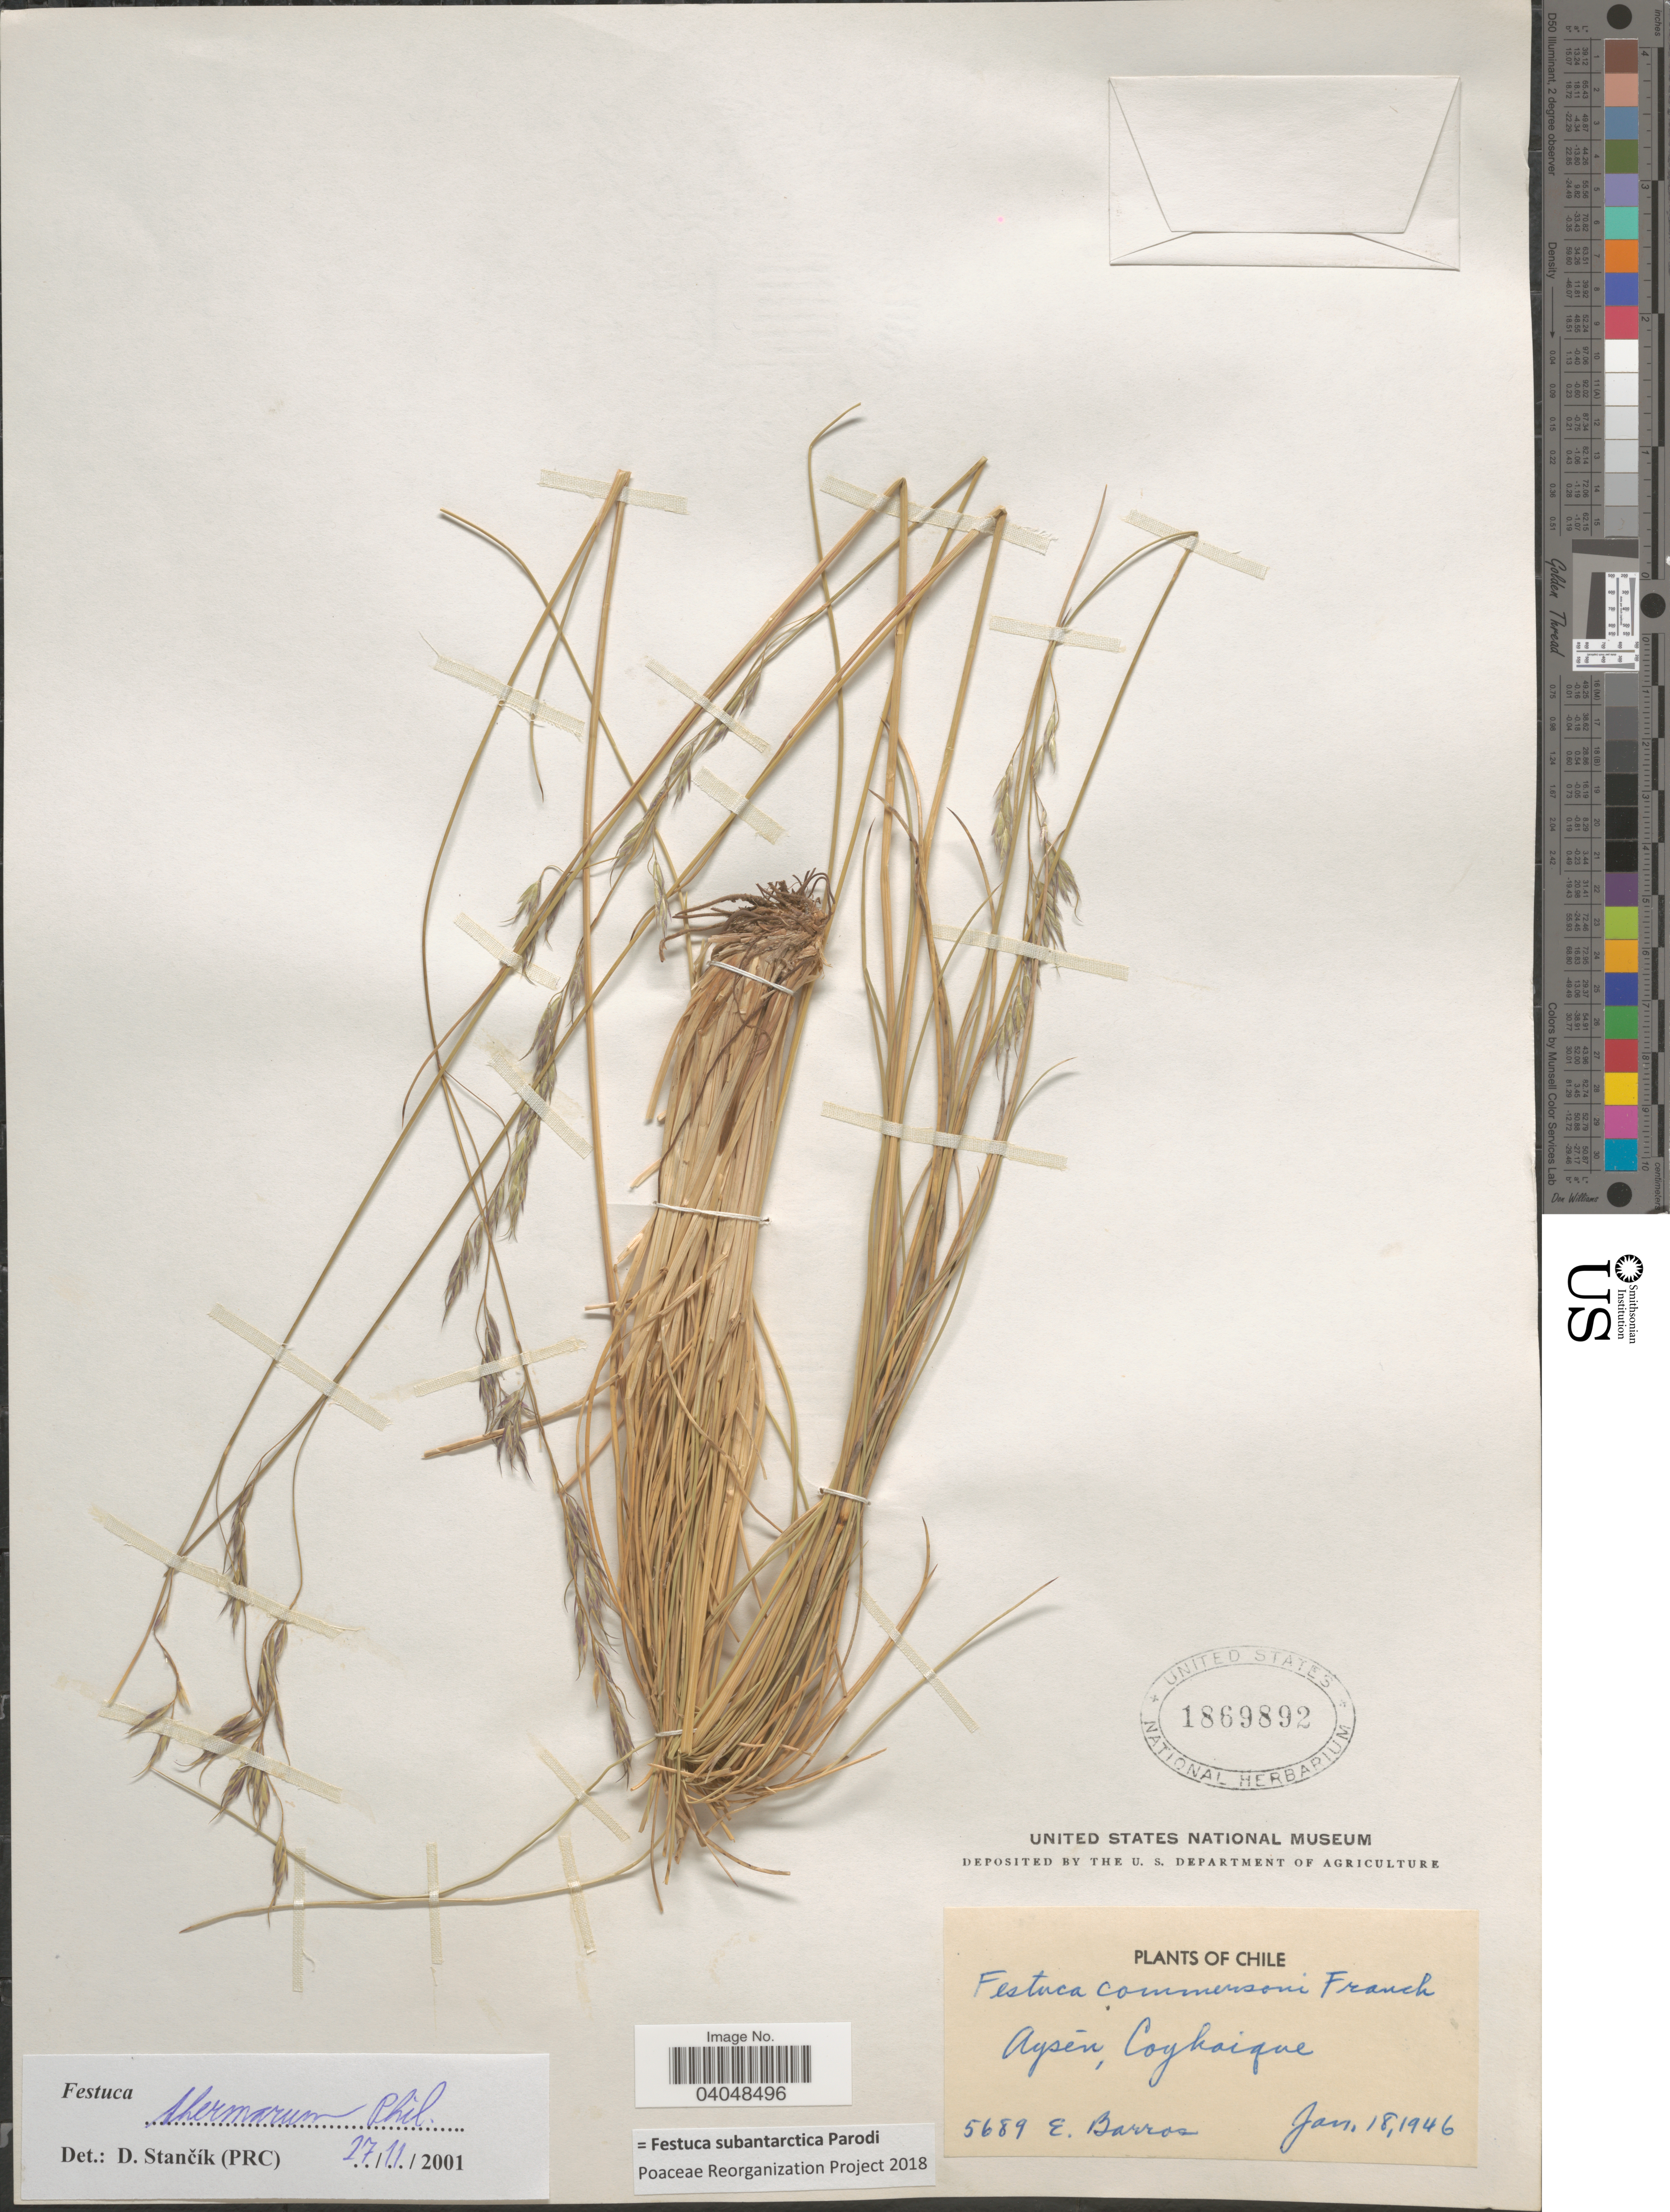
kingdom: Plantae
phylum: Tracheophyta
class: Liliopsida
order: Poales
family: Poaceae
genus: Festuca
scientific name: Festuca subantarctica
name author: Parodi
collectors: E. Barros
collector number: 5689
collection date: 1946-01-18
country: Chile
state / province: Aisén (XI)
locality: Aysén, Coyhaique.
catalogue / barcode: US 1869892